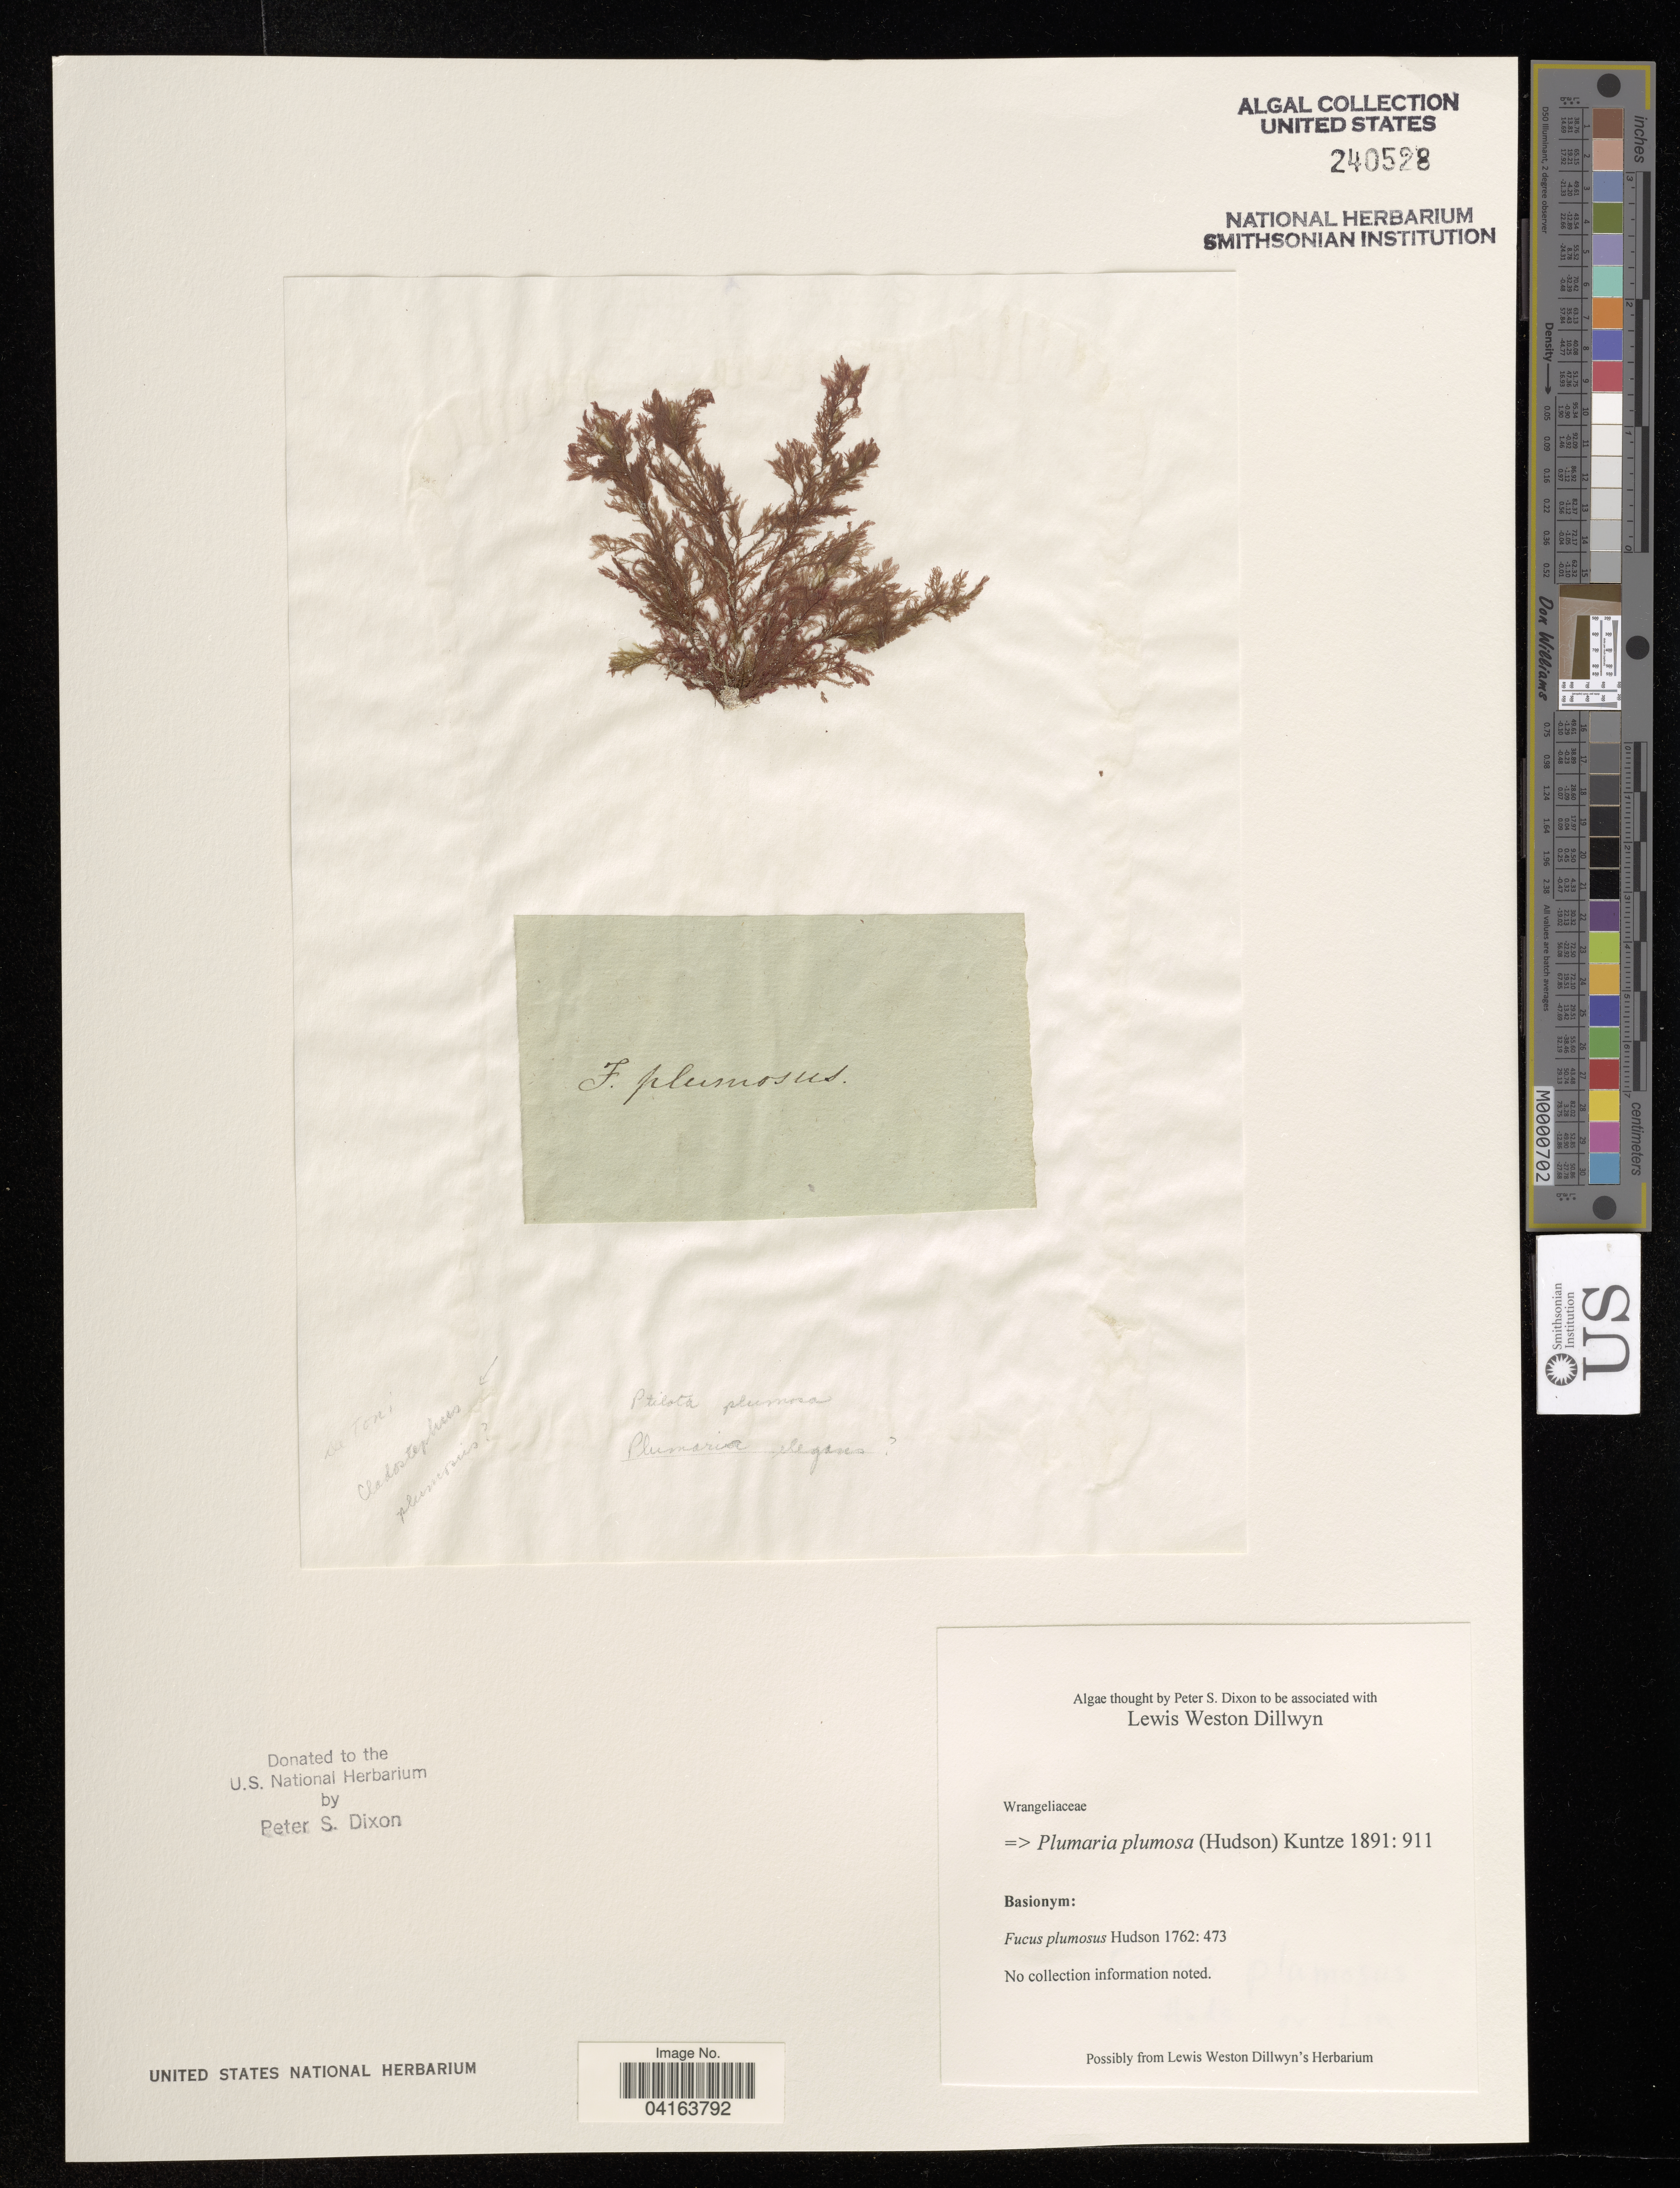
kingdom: Plantae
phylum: Rhodophyta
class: Florideophyceae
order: Ceramiales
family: Wrangeliaceae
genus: Plumaria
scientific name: Plumaria plumosa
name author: (Hudson) Kuntze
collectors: L. W. Dillwyn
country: United Kingdom (?)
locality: No collection information noted, possibily from Lewis Weston Dillwyn's Herbarium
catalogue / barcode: US 240528